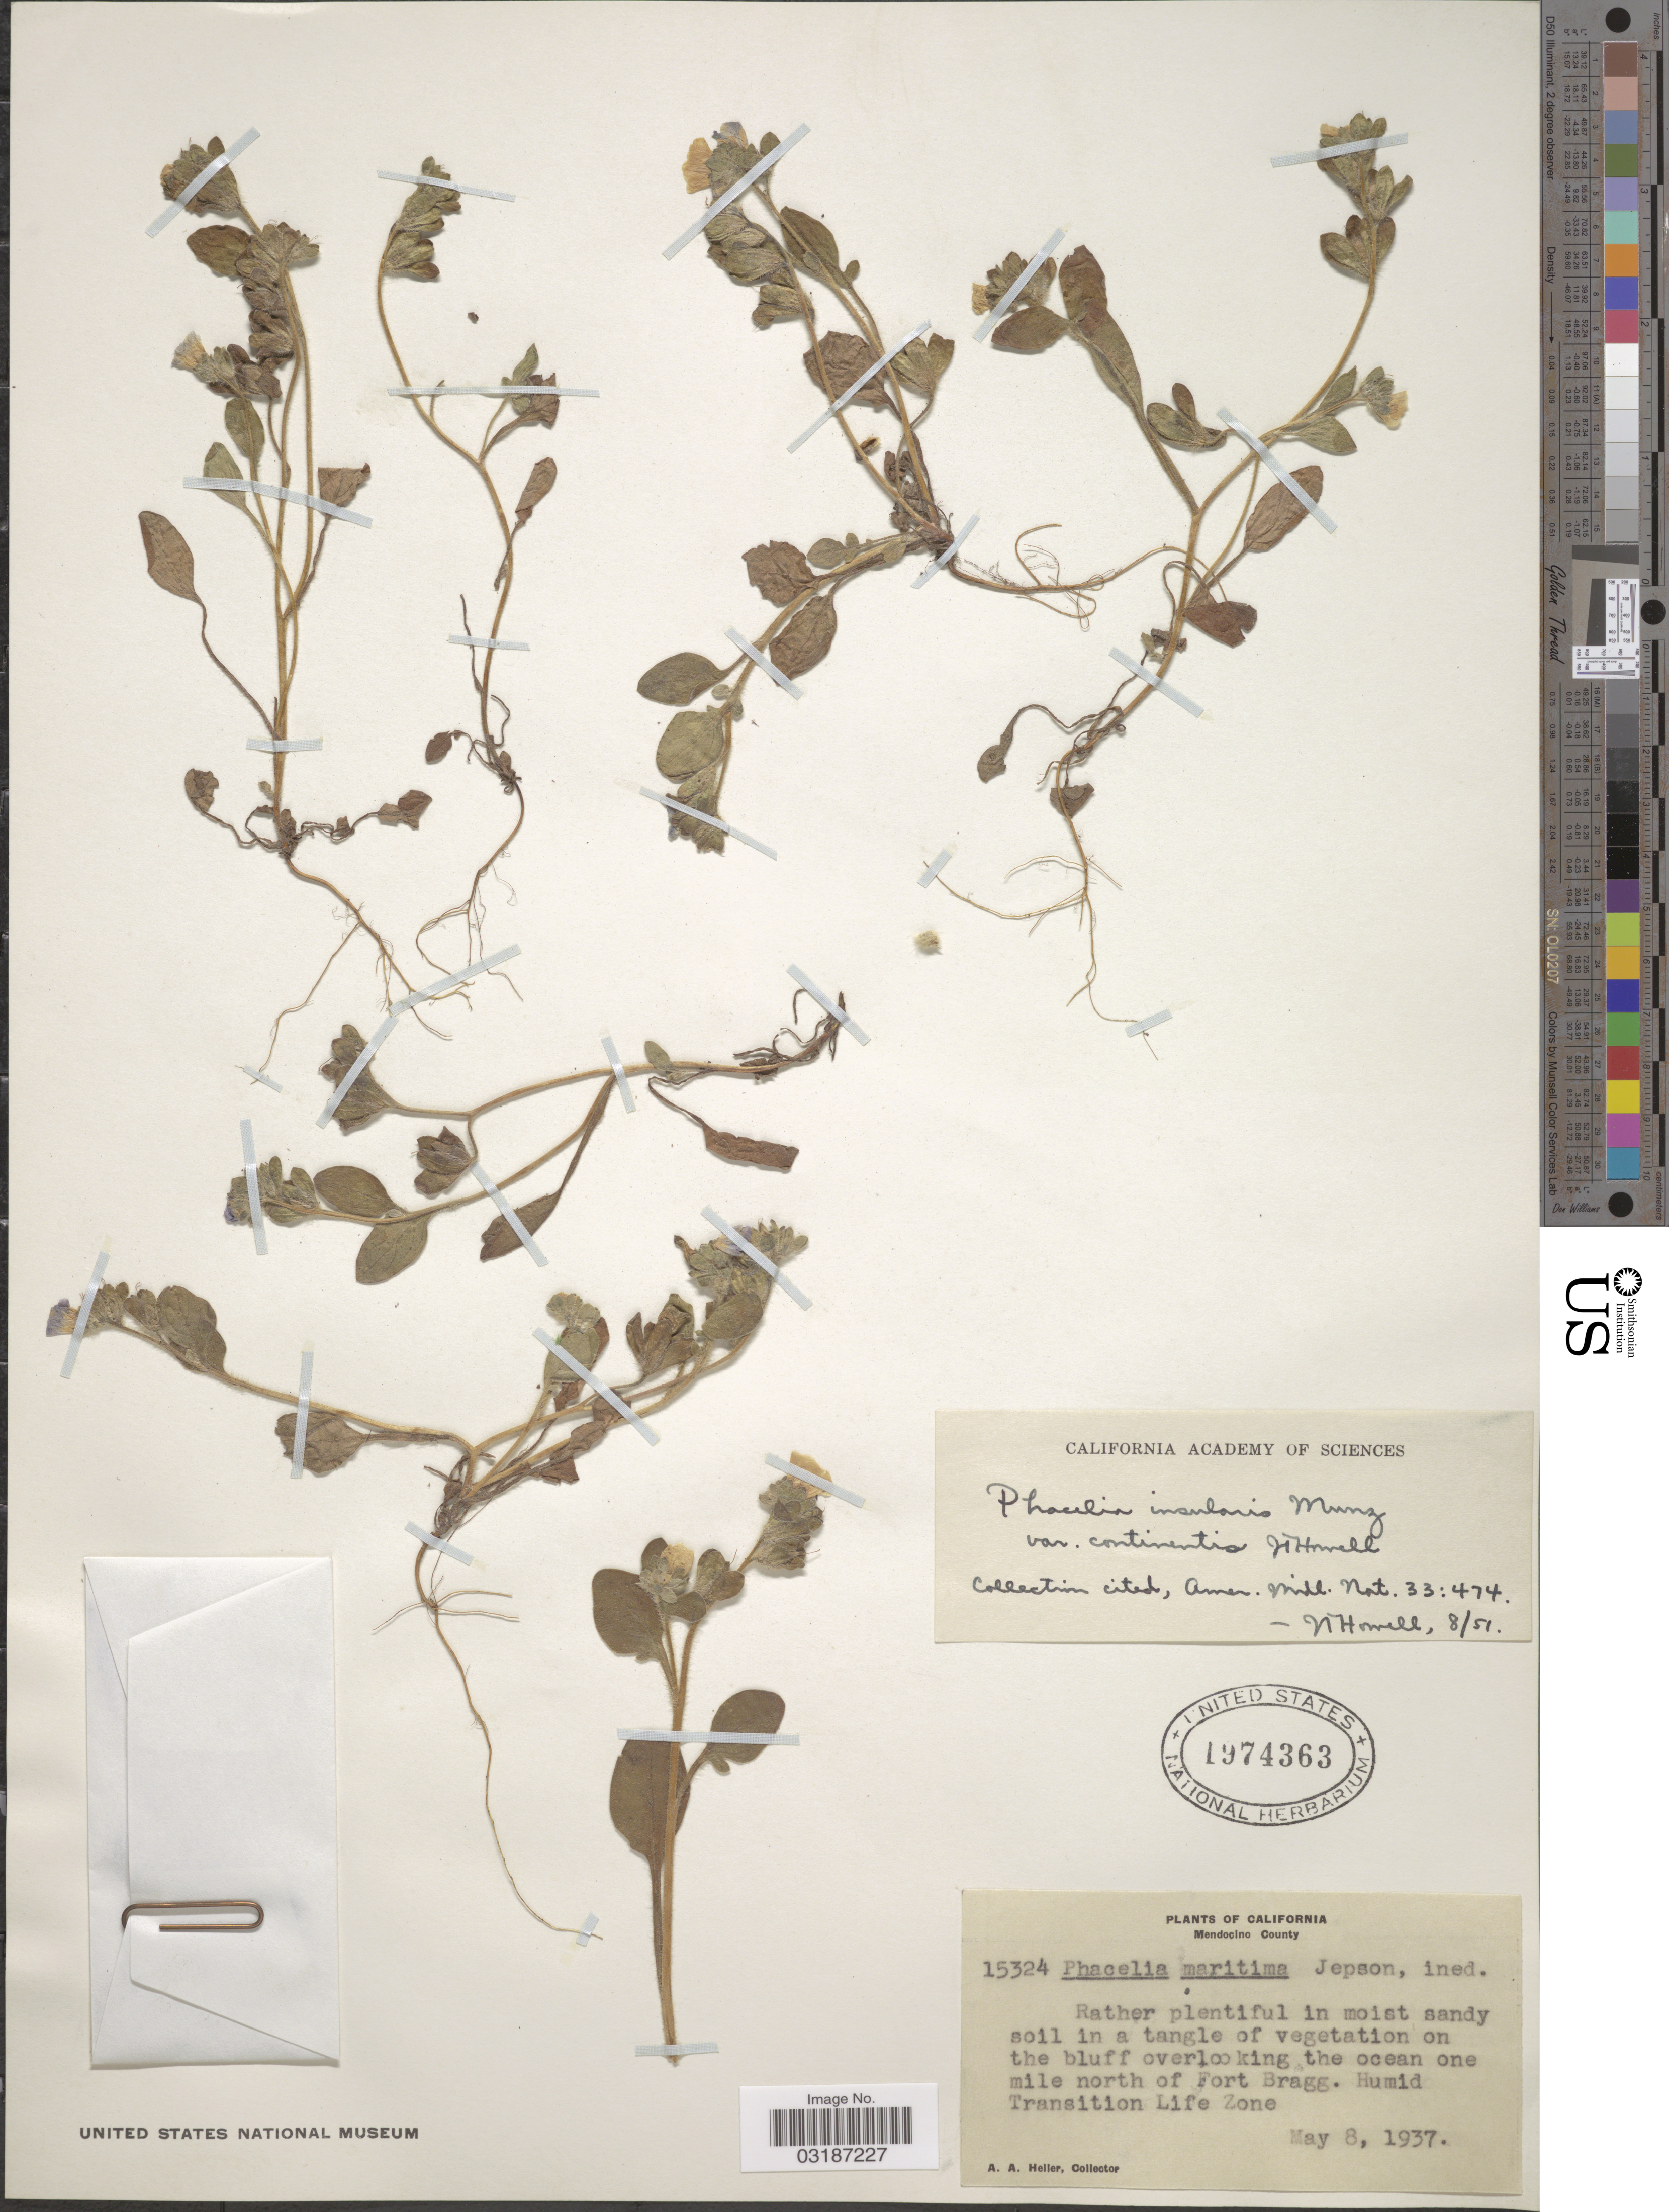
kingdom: Plantae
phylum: Tracheophyta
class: Magnoliopsida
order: Boraginales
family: Hydrophyllaceae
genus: Phacelia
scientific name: Phacelia insularis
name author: Munz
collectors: A. A. Heller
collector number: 15324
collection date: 1937-05-08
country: United States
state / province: California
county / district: Mendocino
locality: Mendocino County. Overlooking the ocean one mile north of Fort Bragg. Humid Transition Life Zone.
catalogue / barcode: US 1974363